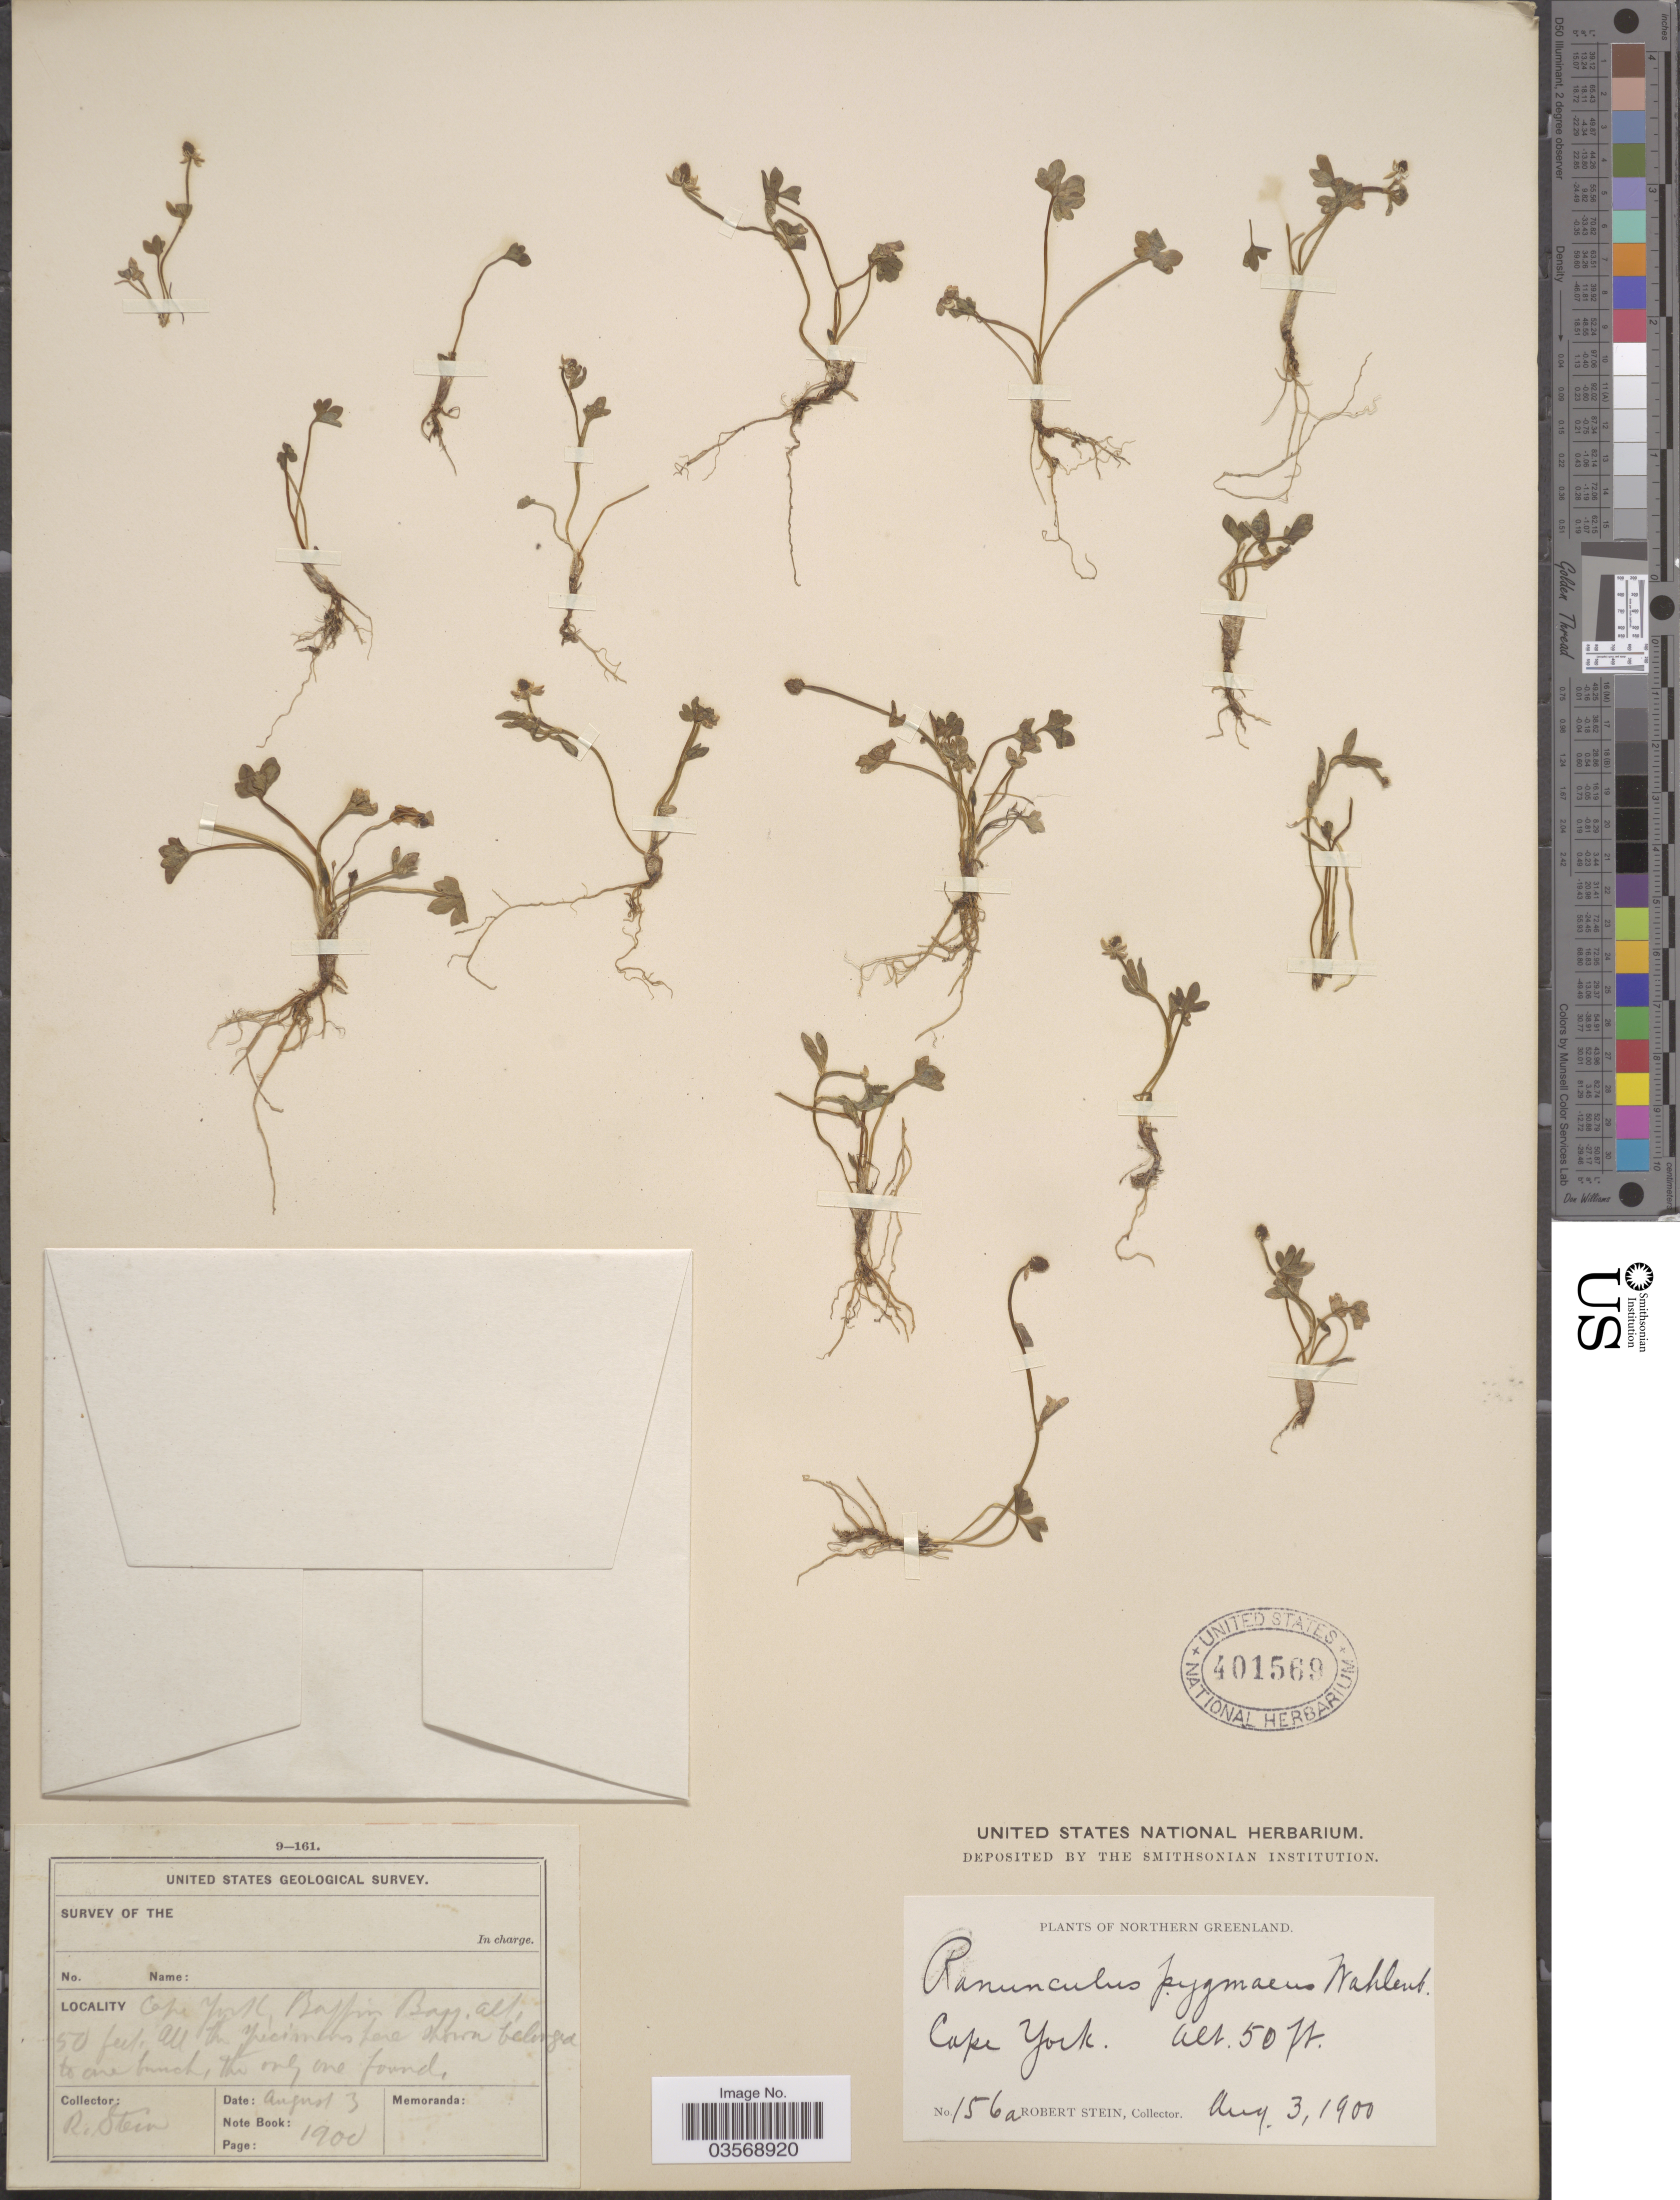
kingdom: Plantae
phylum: Tracheophyta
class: Magnoliopsida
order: Ranunculales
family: Ranunculaceae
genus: Ranunculus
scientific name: Ranunculus pygmaeus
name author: Wahlenb.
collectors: R. Stein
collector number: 156a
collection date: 1900-08-03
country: Greenland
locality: Northern Greenland. Cape York. Baffin Bay.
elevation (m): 15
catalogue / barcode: US 401569